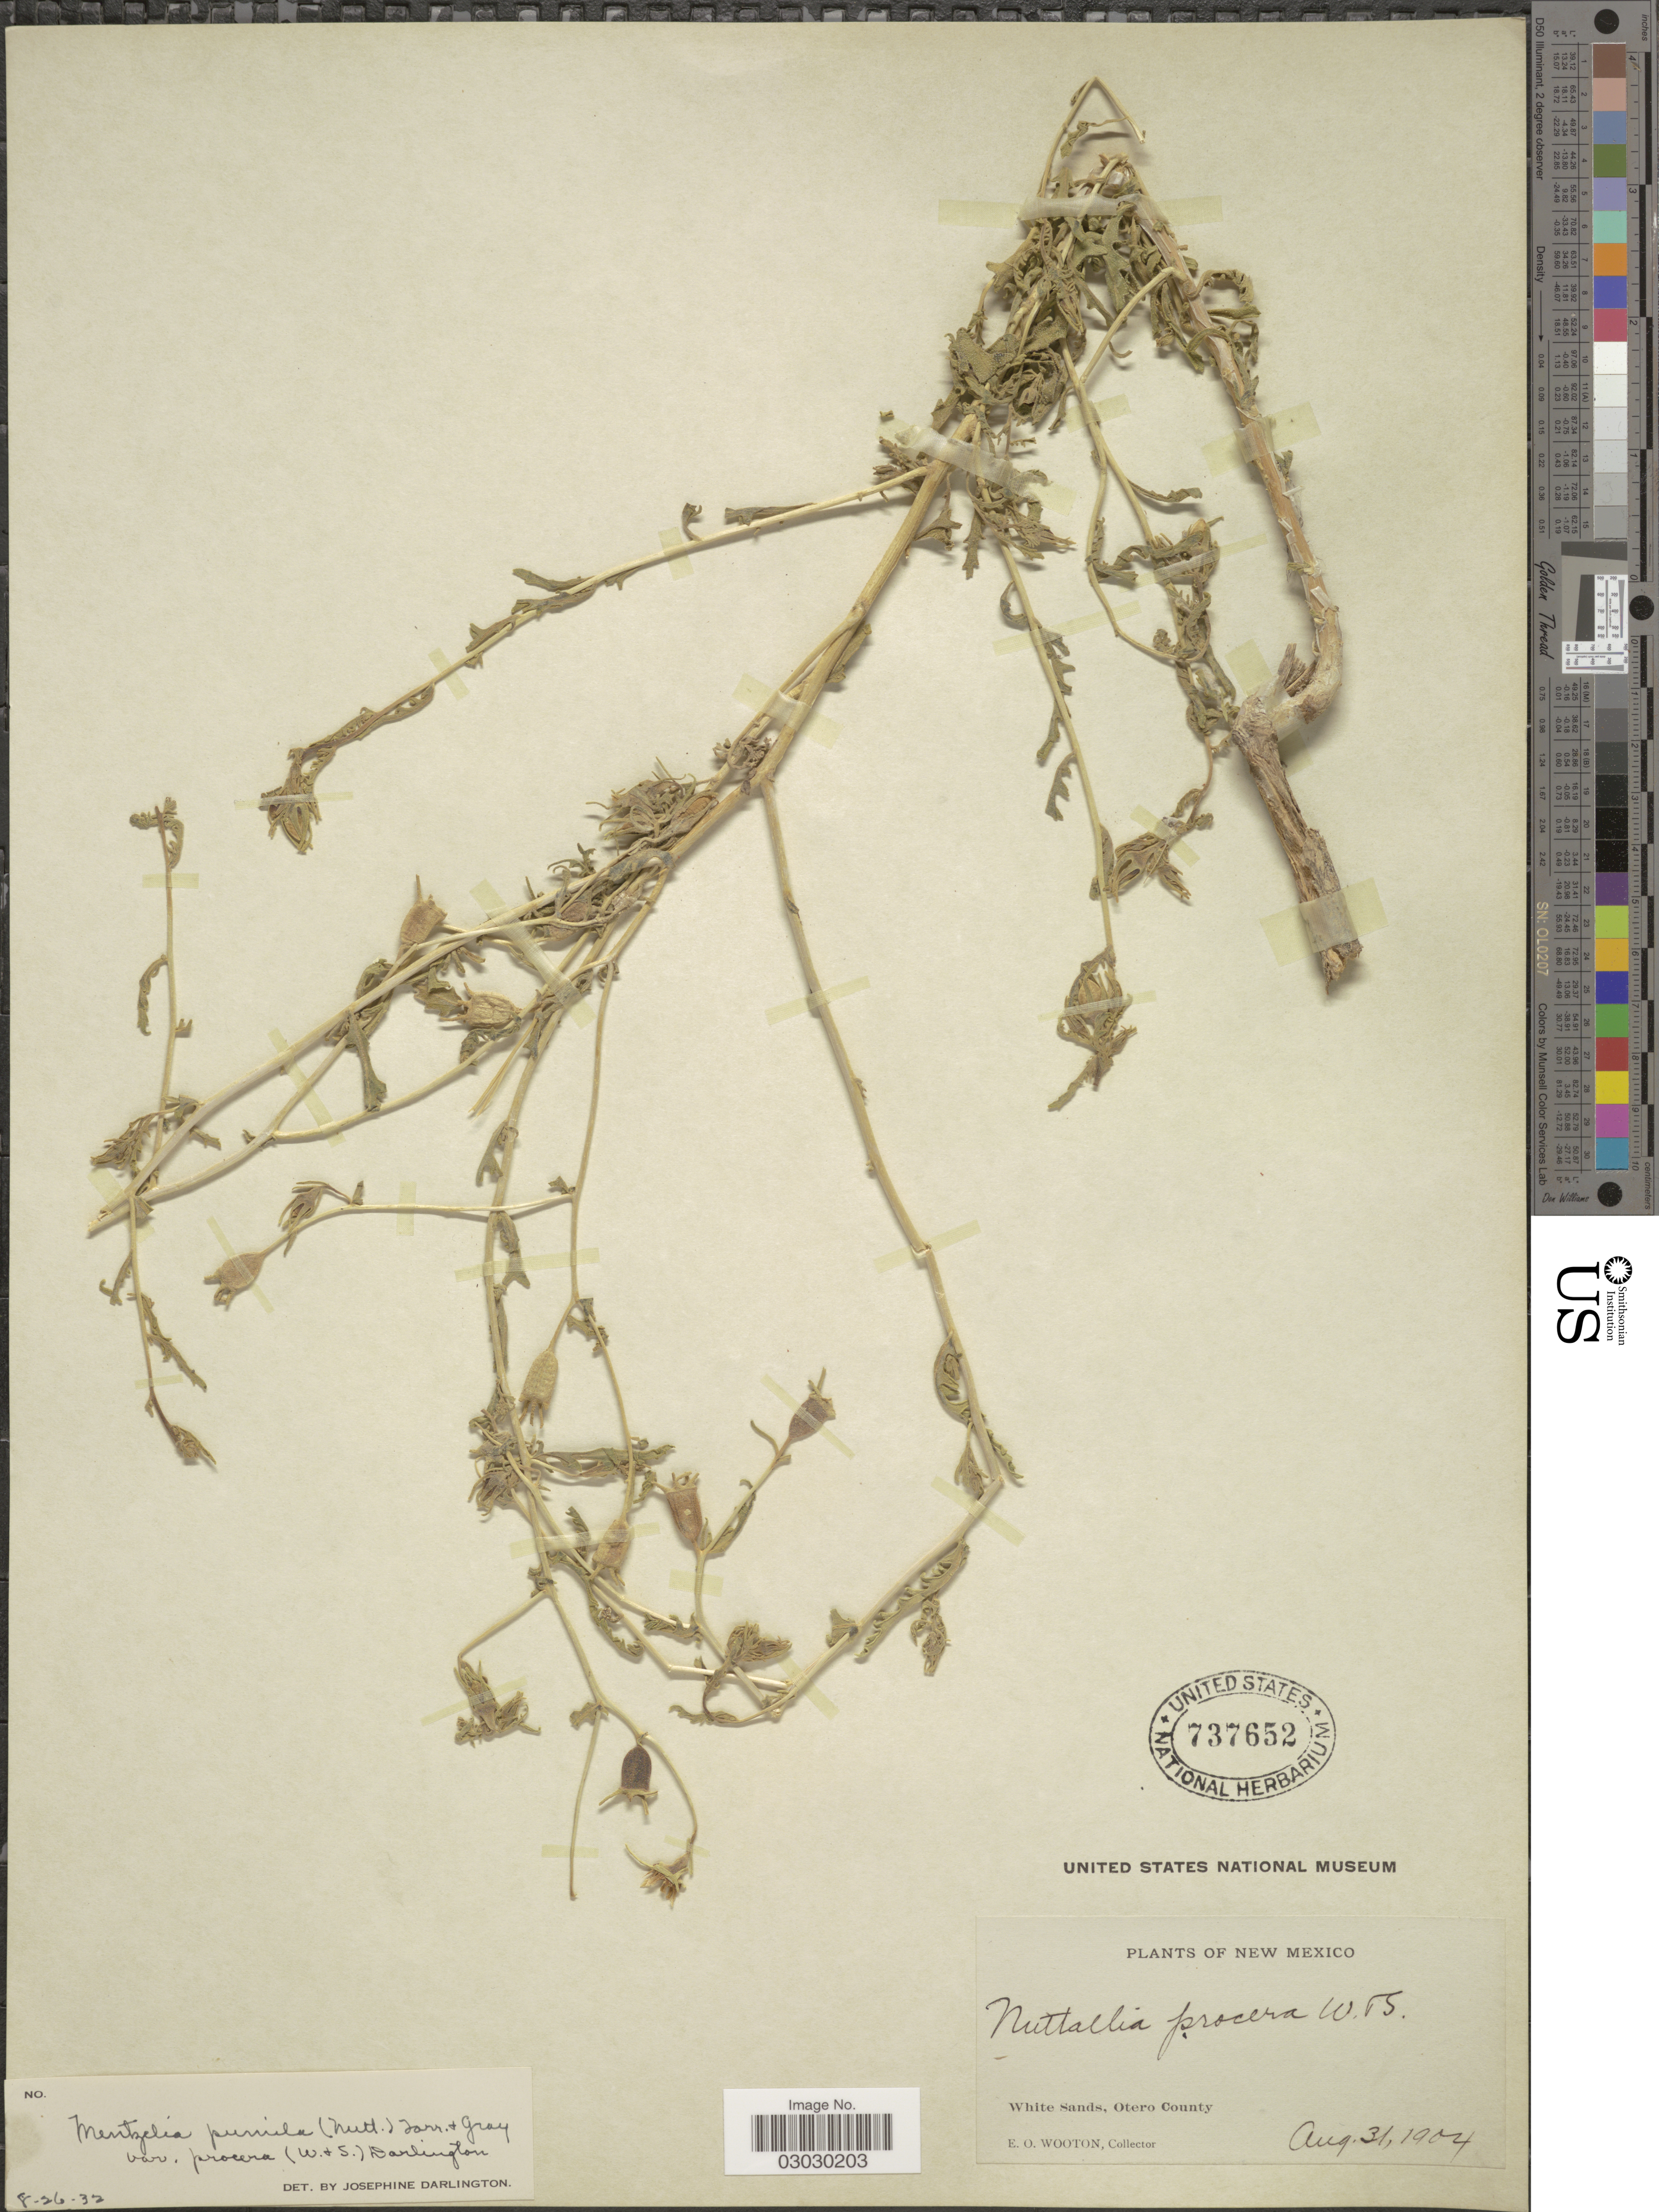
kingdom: Plantae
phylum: Tracheophyta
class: Magnoliopsida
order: Cornales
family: Loasaceae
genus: Mentzelia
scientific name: Mentzelia pumila var. procera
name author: (Wooton & Standl.) J. Darl.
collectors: E. O. Wooton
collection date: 1904-08-31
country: United States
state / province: New Mexico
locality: White Sands, Otero County.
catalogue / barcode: US 737652